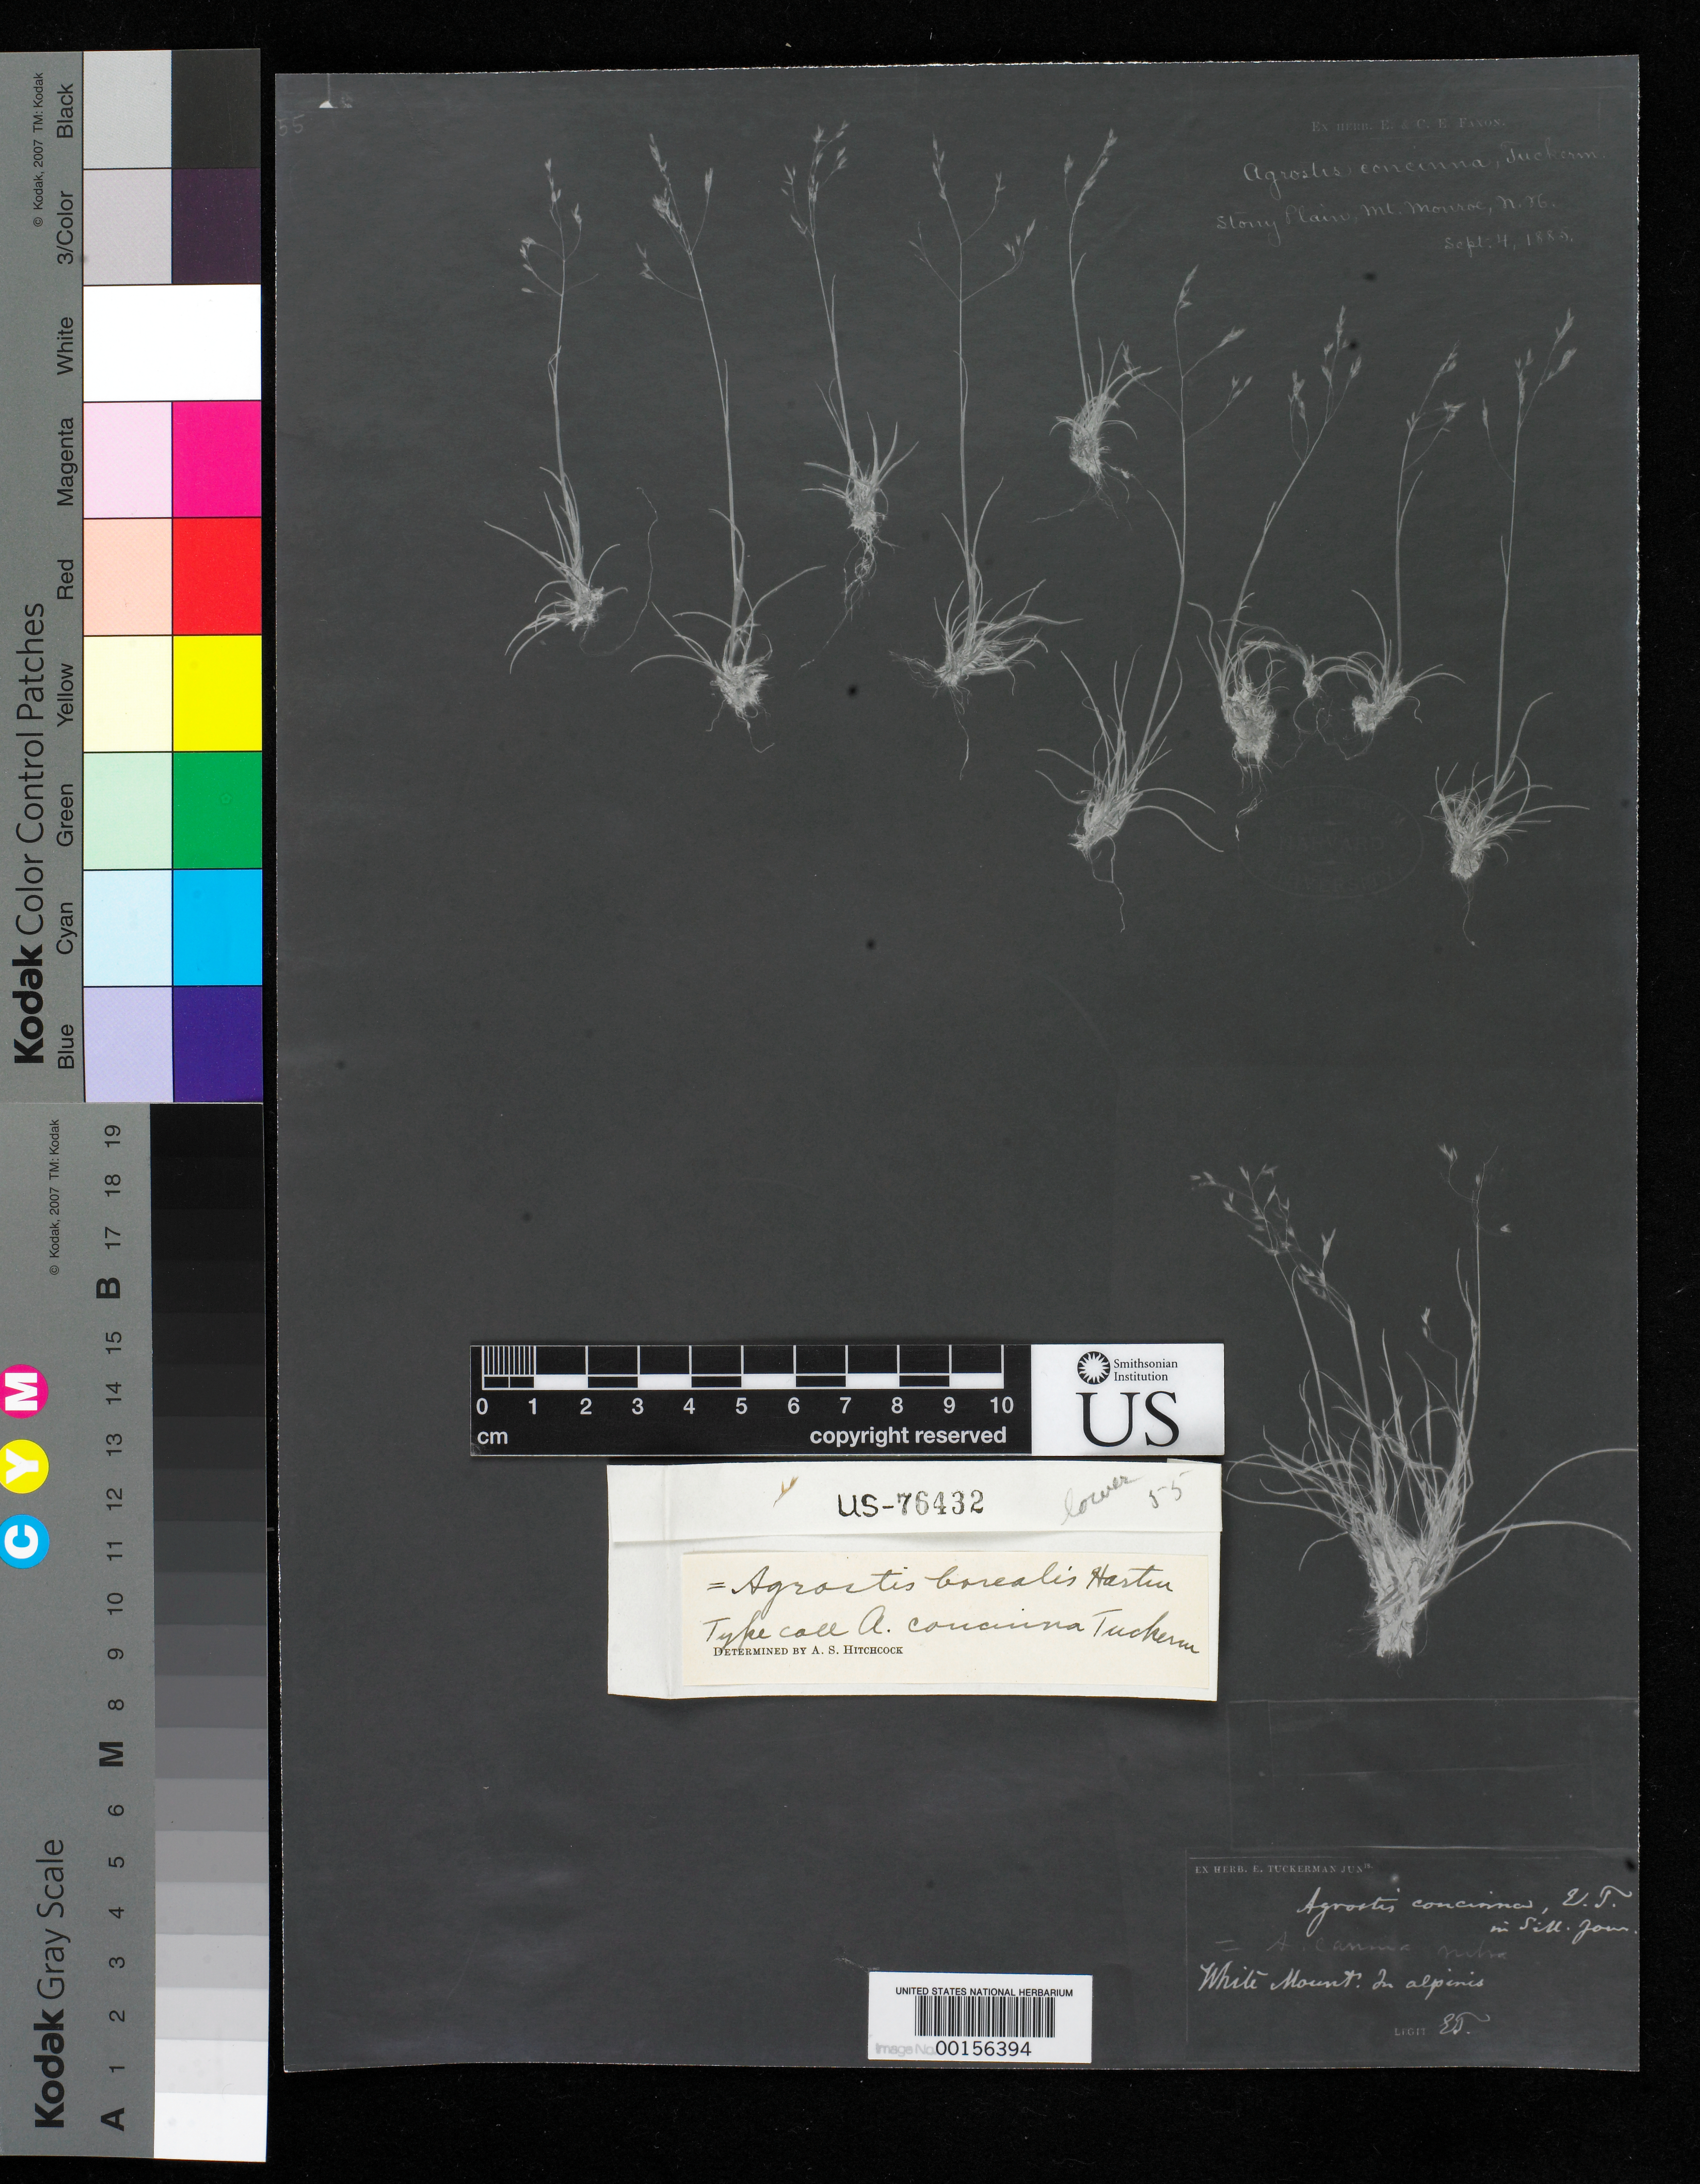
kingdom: Plantae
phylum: Tracheophyta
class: Liliopsida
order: Poales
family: Poaceae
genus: Agrostis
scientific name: Agrostis concinna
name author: Tuck.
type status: Type Fragment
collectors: E. Tuckerman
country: United States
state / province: New Hampshire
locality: White Mtns., Mount Monroe, stoney alpine moor.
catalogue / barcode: US 76432